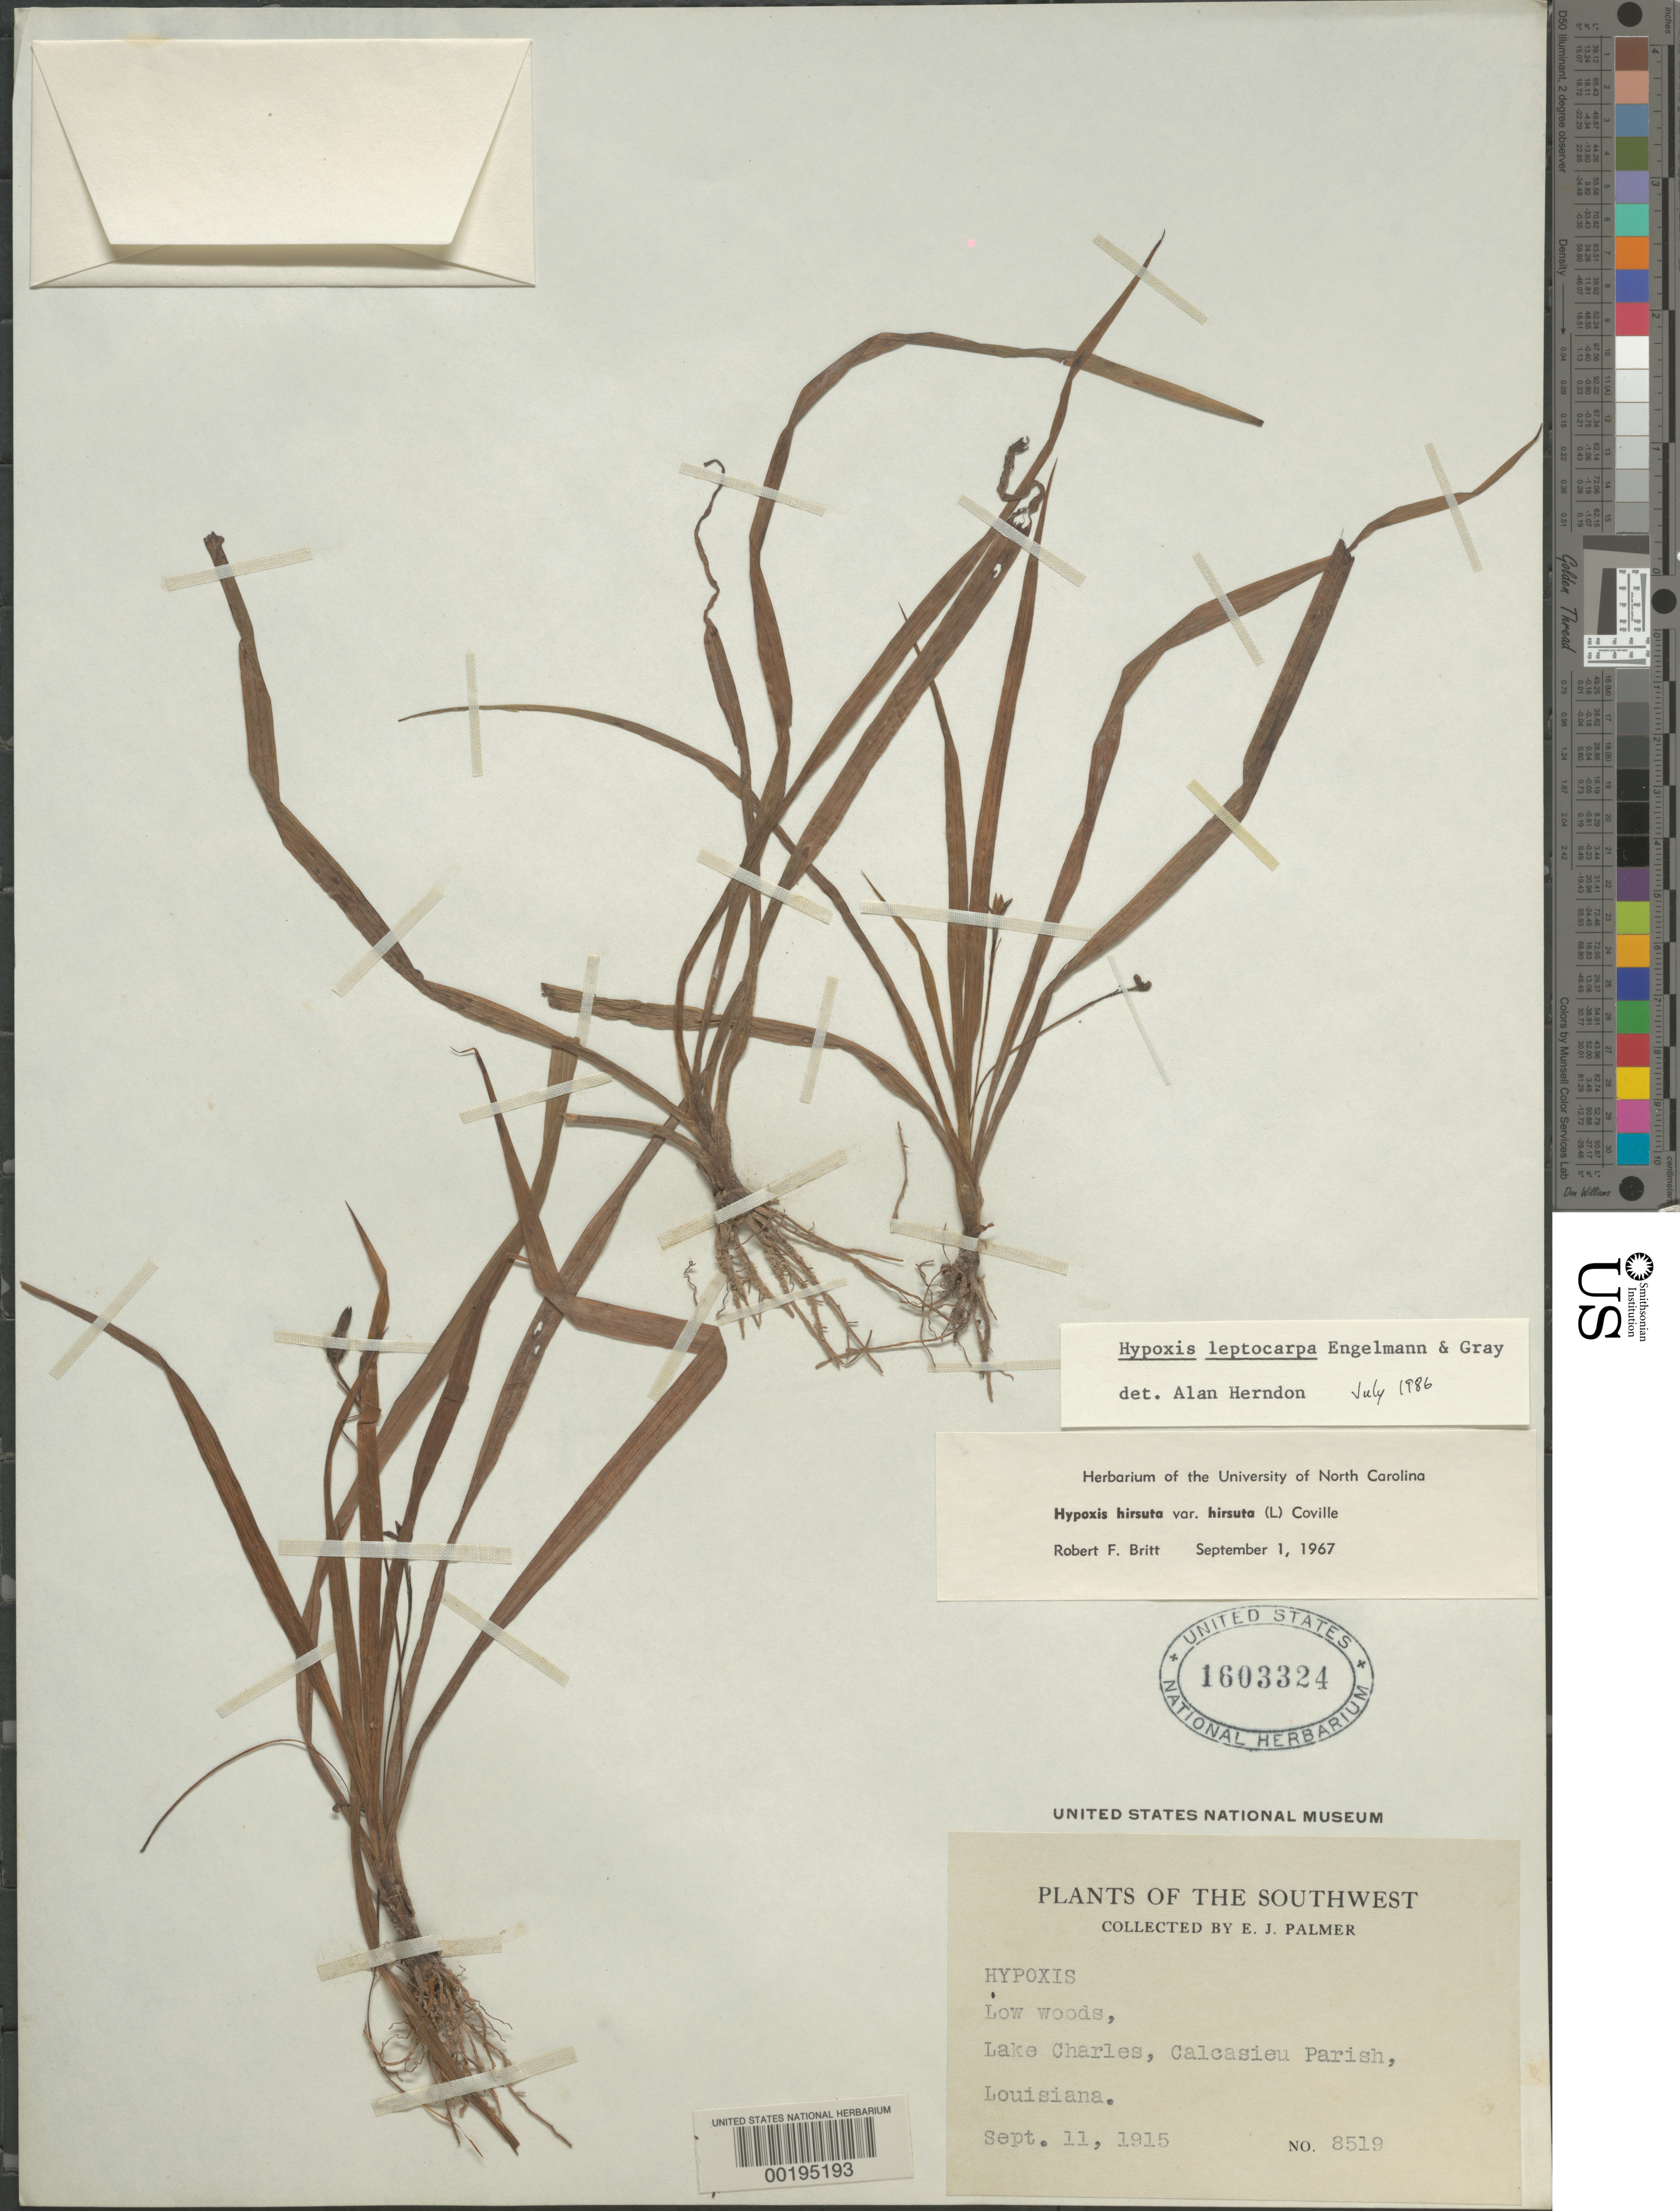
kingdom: Plantae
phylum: Tracheophyta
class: Liliopsida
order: Asparagales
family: Hypoxidaceae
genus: Hypoxis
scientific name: Hypoxis leptocarpa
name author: (Engelm. & A. Gray) Small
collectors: J. Palmer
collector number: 8519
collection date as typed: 11 Sep 1915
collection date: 1915-09-11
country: United States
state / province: Louisiana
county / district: Calcasieu Parish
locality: Lake charles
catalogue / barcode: US 1603324